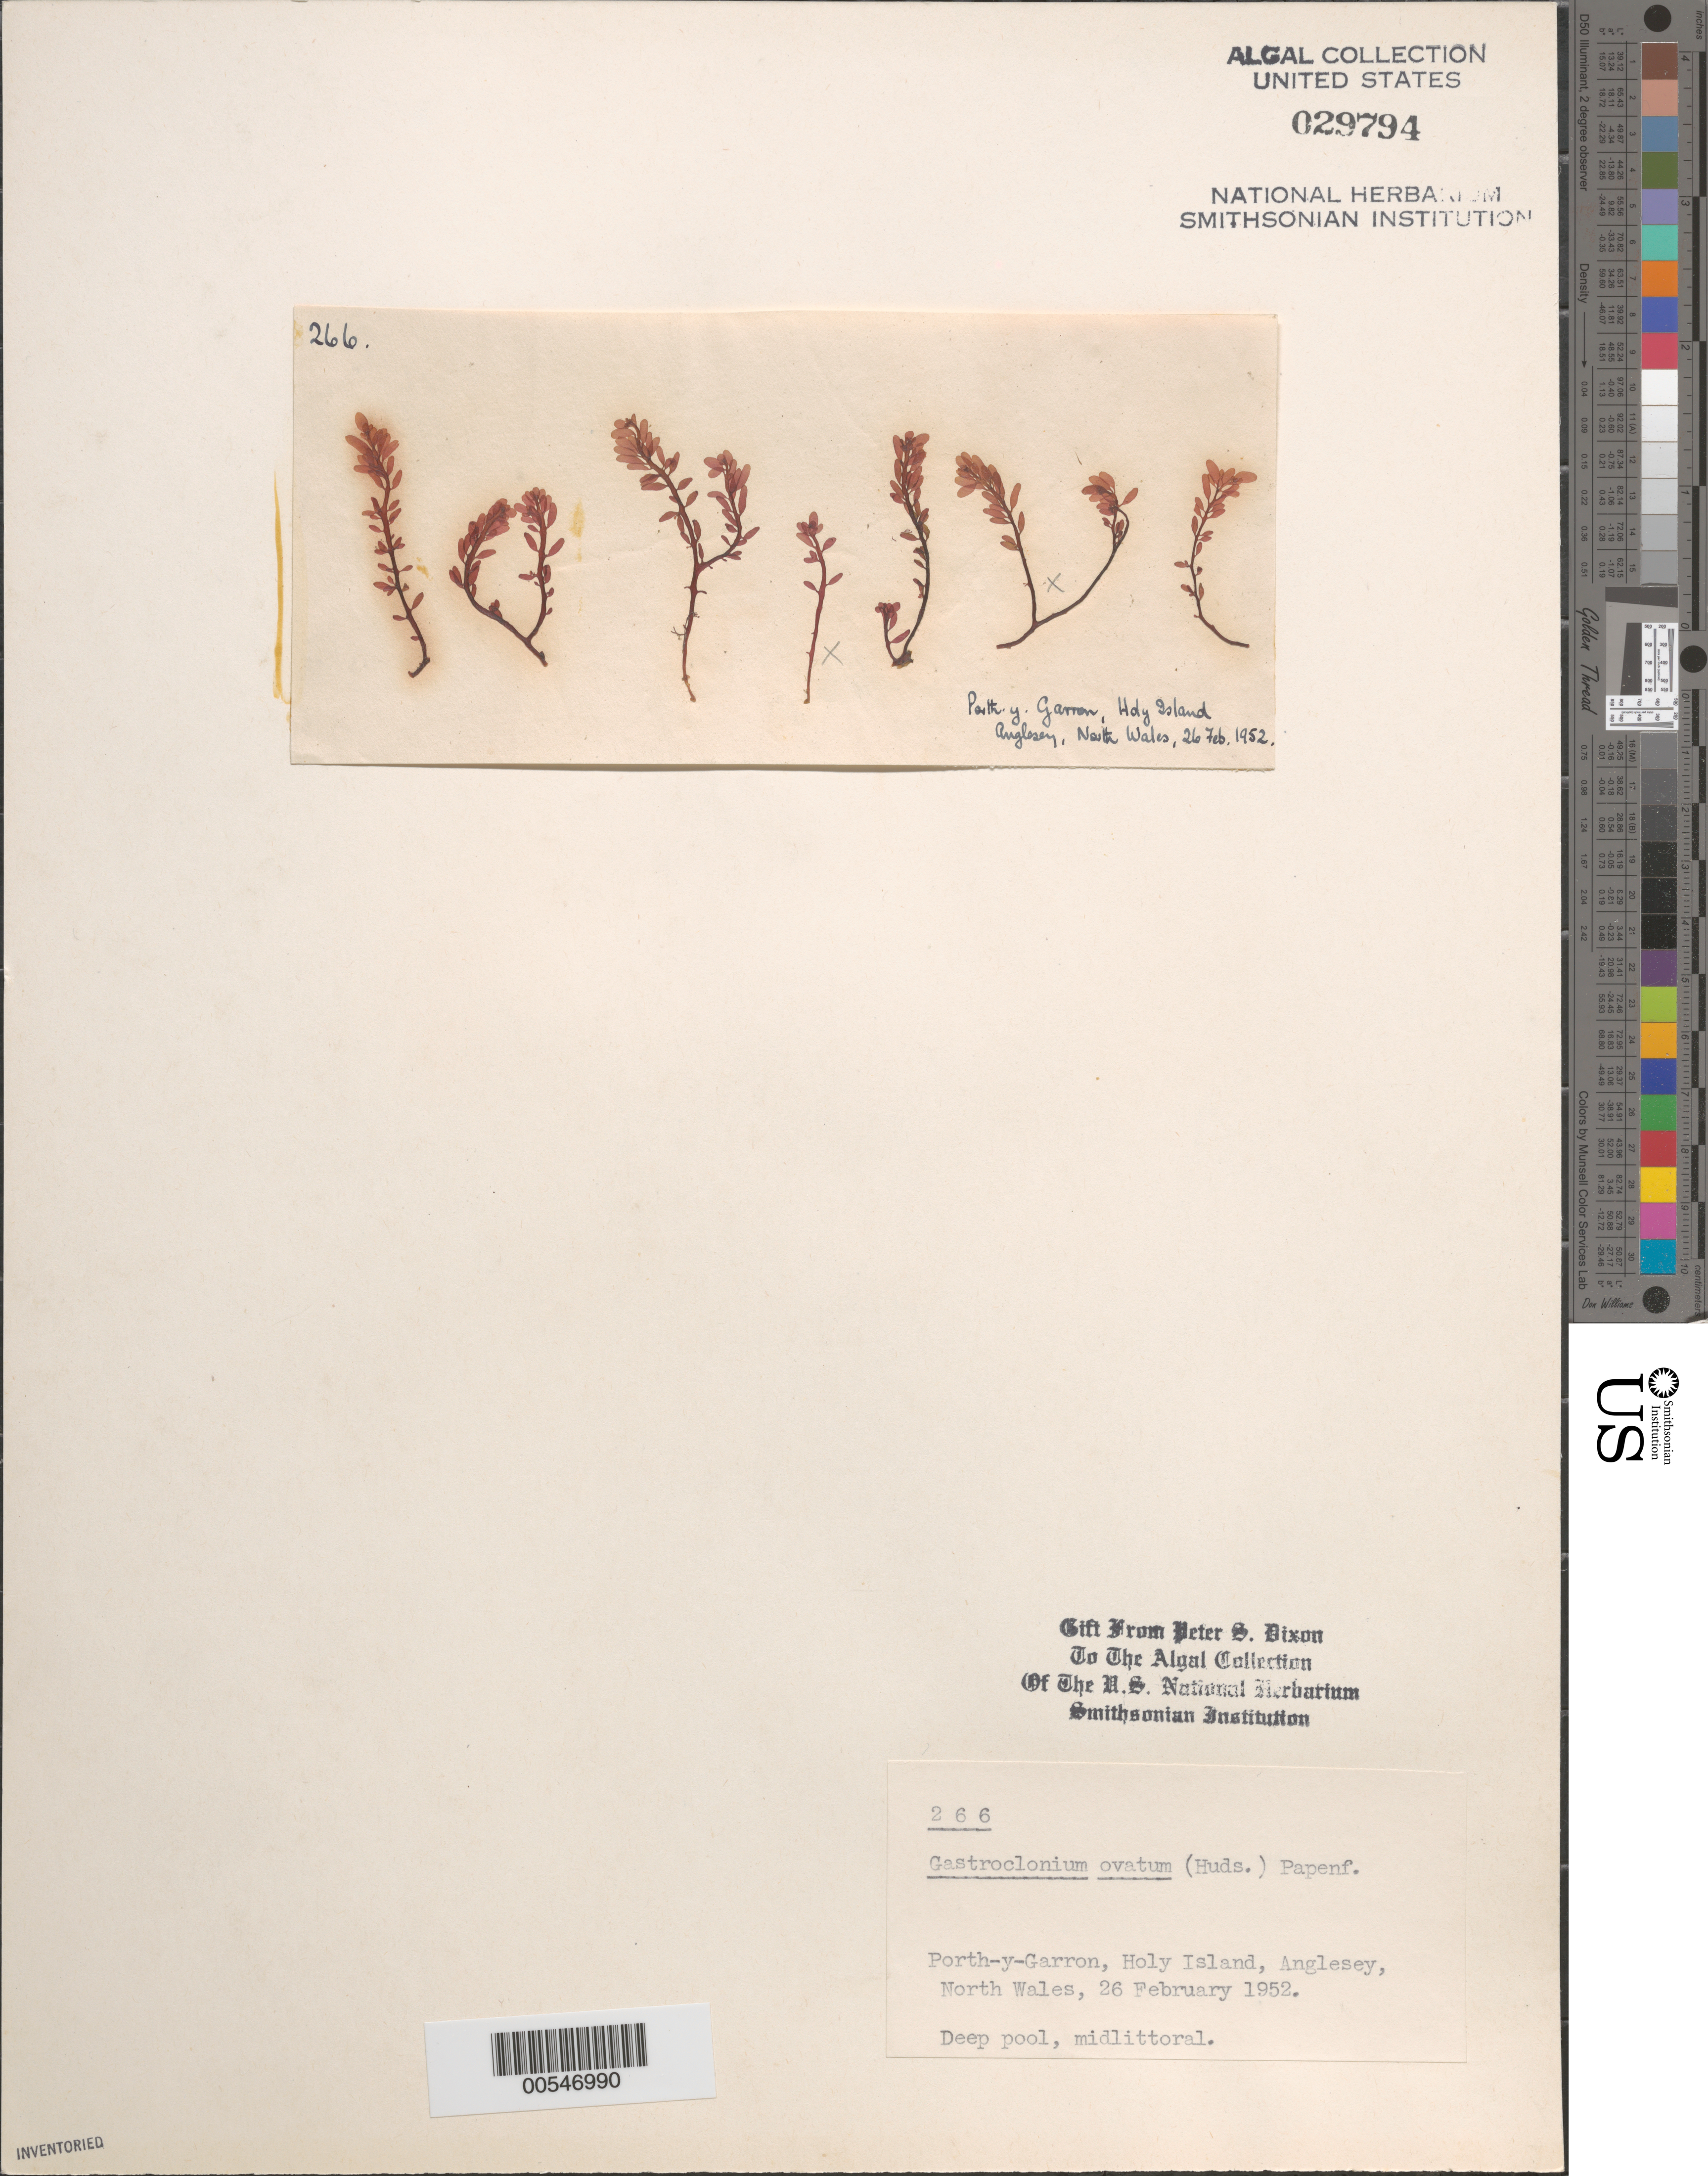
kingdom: Plantae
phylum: Rhodophyta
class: Florideophyceae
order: Rhodymeniales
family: Champiaceae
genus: Gastroclonium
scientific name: Gastroclonium ovatum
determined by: Dixon, P. S.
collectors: P. S. Dixon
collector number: PSD 266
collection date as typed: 26 Feb 1952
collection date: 1952-02-26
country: United Kingdom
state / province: Wales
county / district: Gwynedd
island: Anglesey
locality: Porth-y-garron, Holy Island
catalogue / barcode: US 29794